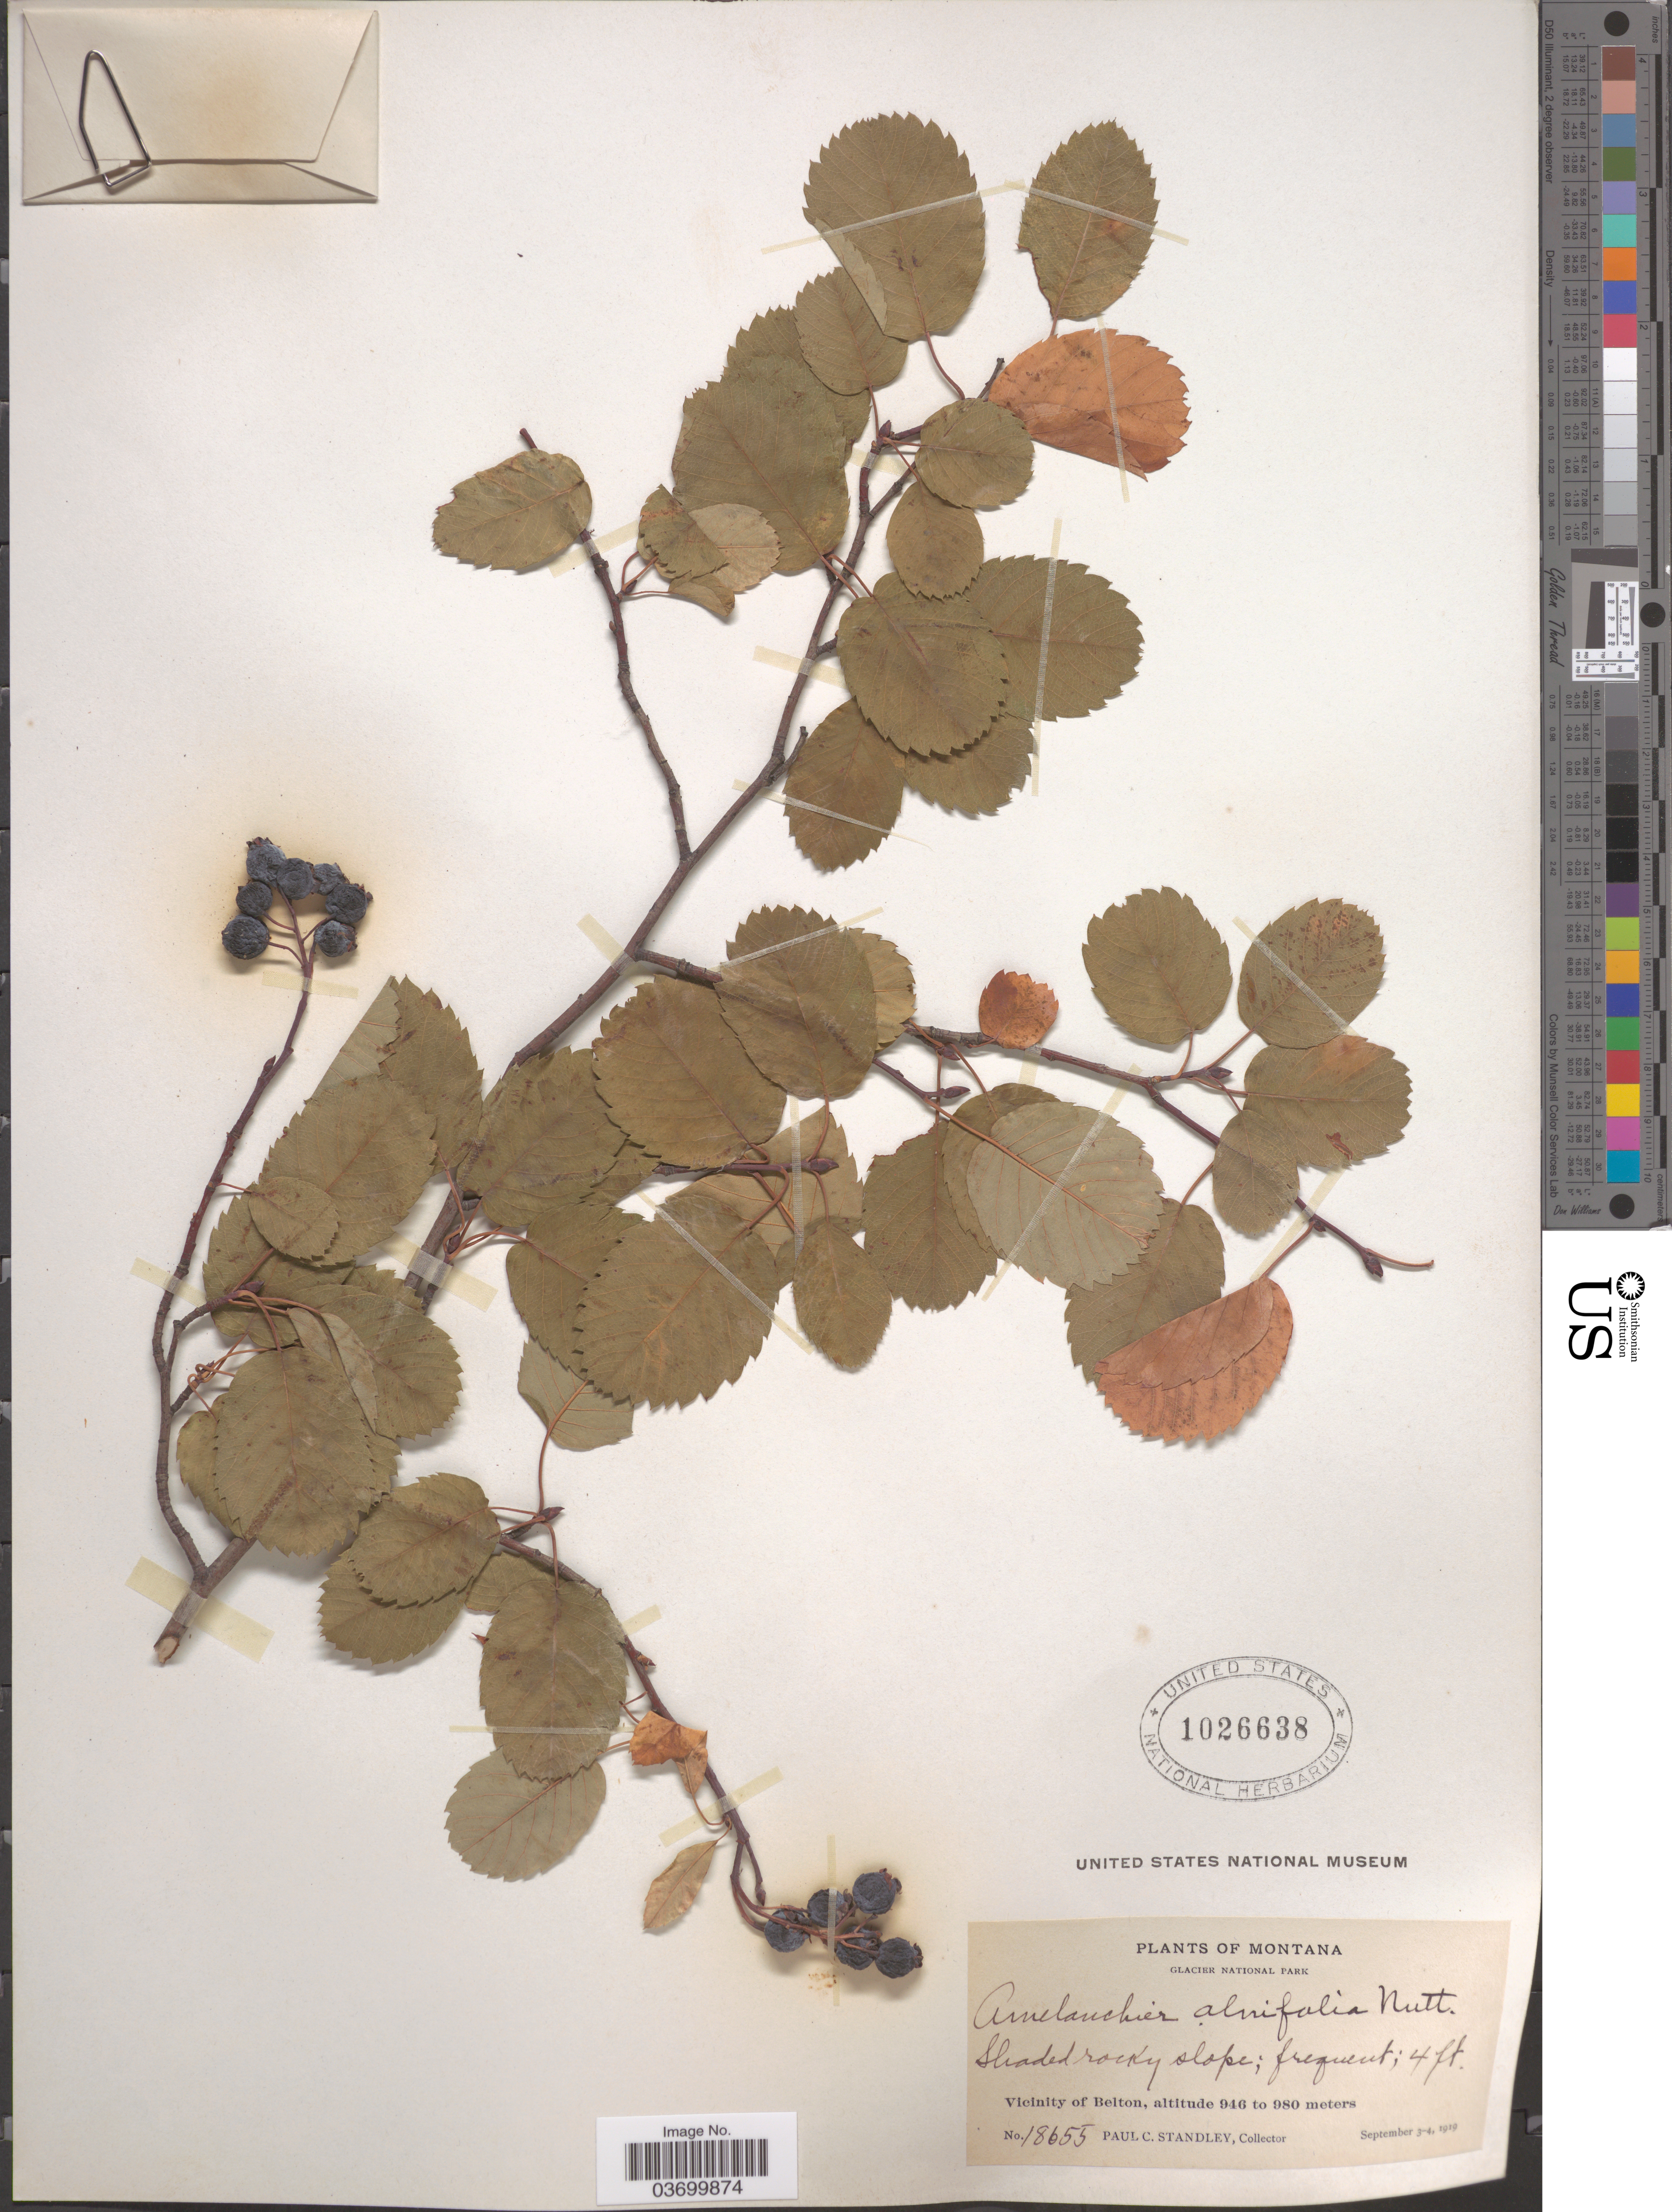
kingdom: Plantae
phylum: Tracheophyta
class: Magnoliopsida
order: Rosales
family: Rosaceae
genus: Amelanchier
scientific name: Amelanchier alnifolia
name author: (Nutt.) Nutt. ex M. Roem.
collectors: P. C. Standley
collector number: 18655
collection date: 1919-09-03/1919-09-04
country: United States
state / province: Montana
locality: Glacier National Park. Vicinity of Belton.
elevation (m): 946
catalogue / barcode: US 1026638